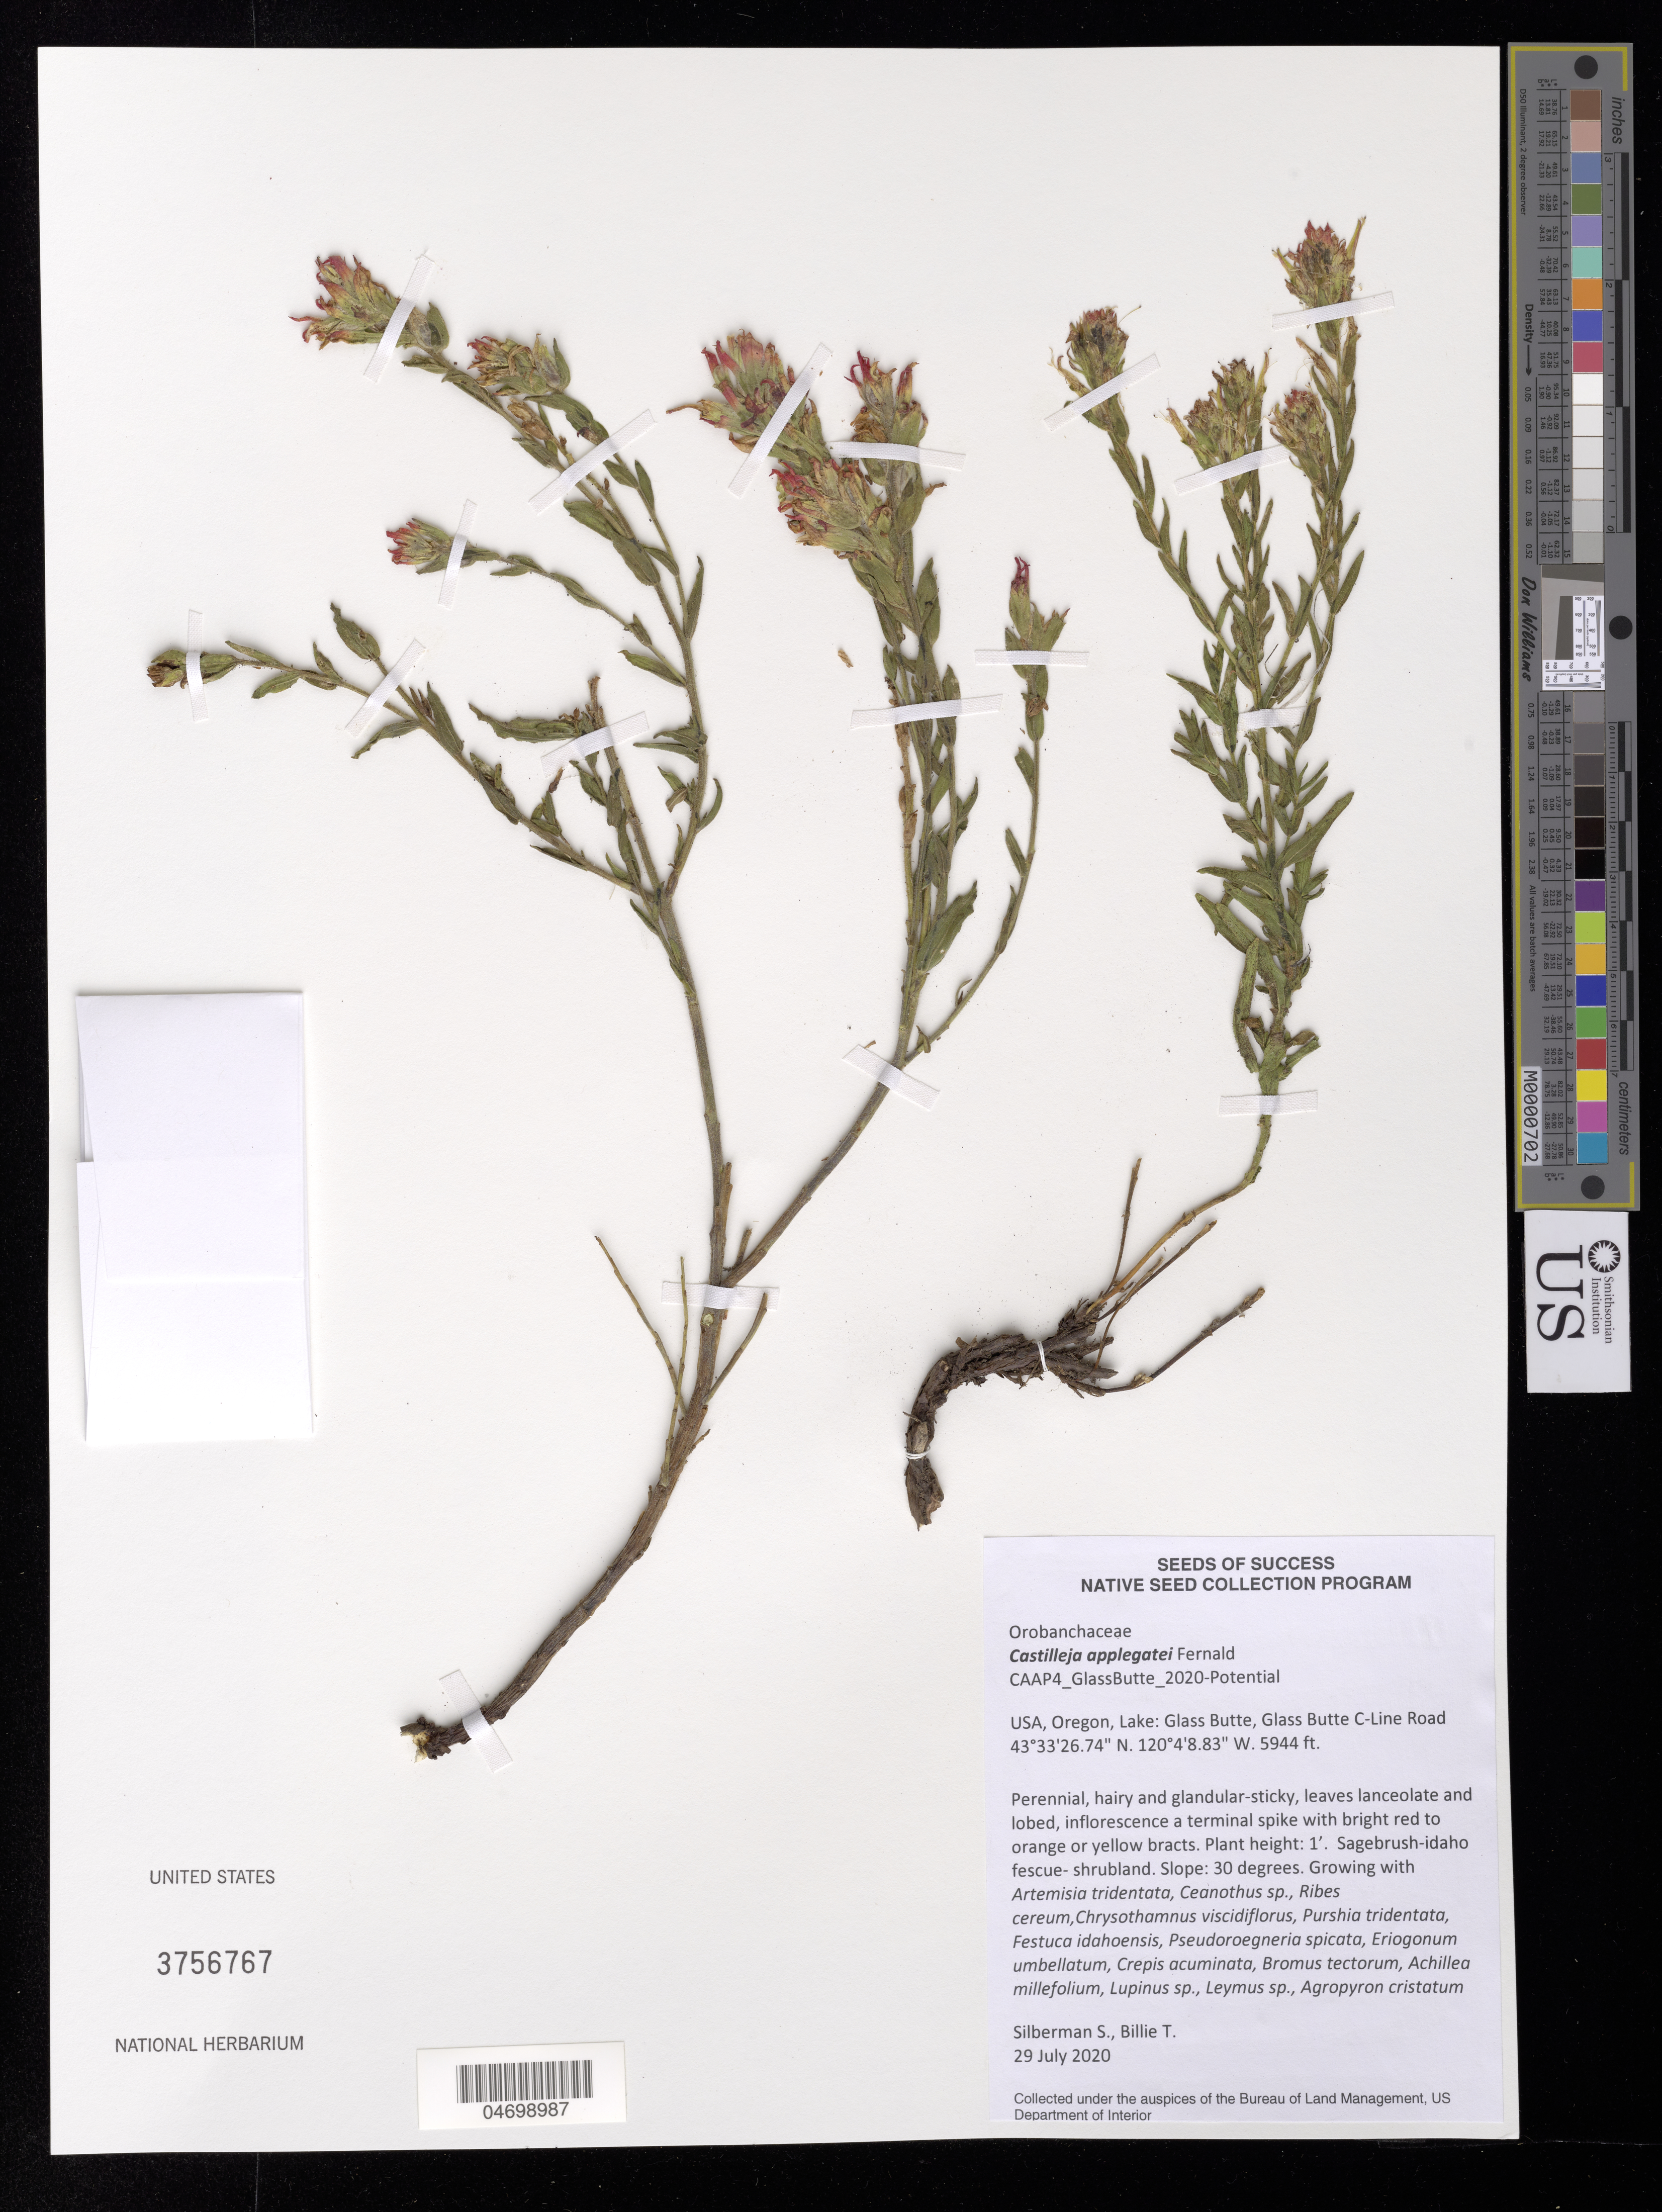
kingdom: Plantae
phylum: Tracheophyta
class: Magnoliopsida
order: Lamiales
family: Orobanchaceae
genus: Castilleja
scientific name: Castilleja applegatei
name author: Fernald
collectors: S. Silberman & T. Billie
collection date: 2020-07-29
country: United States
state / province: Oregon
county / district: Lake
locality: Glass Butte, Glass Butte C-Line Road.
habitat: Sagebrush-idaho fescue-shrubland. With Artemisia tridentata, Lupinus sp., Laymus sp., Bromus tectorum, etc.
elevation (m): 1812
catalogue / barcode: US 3756767